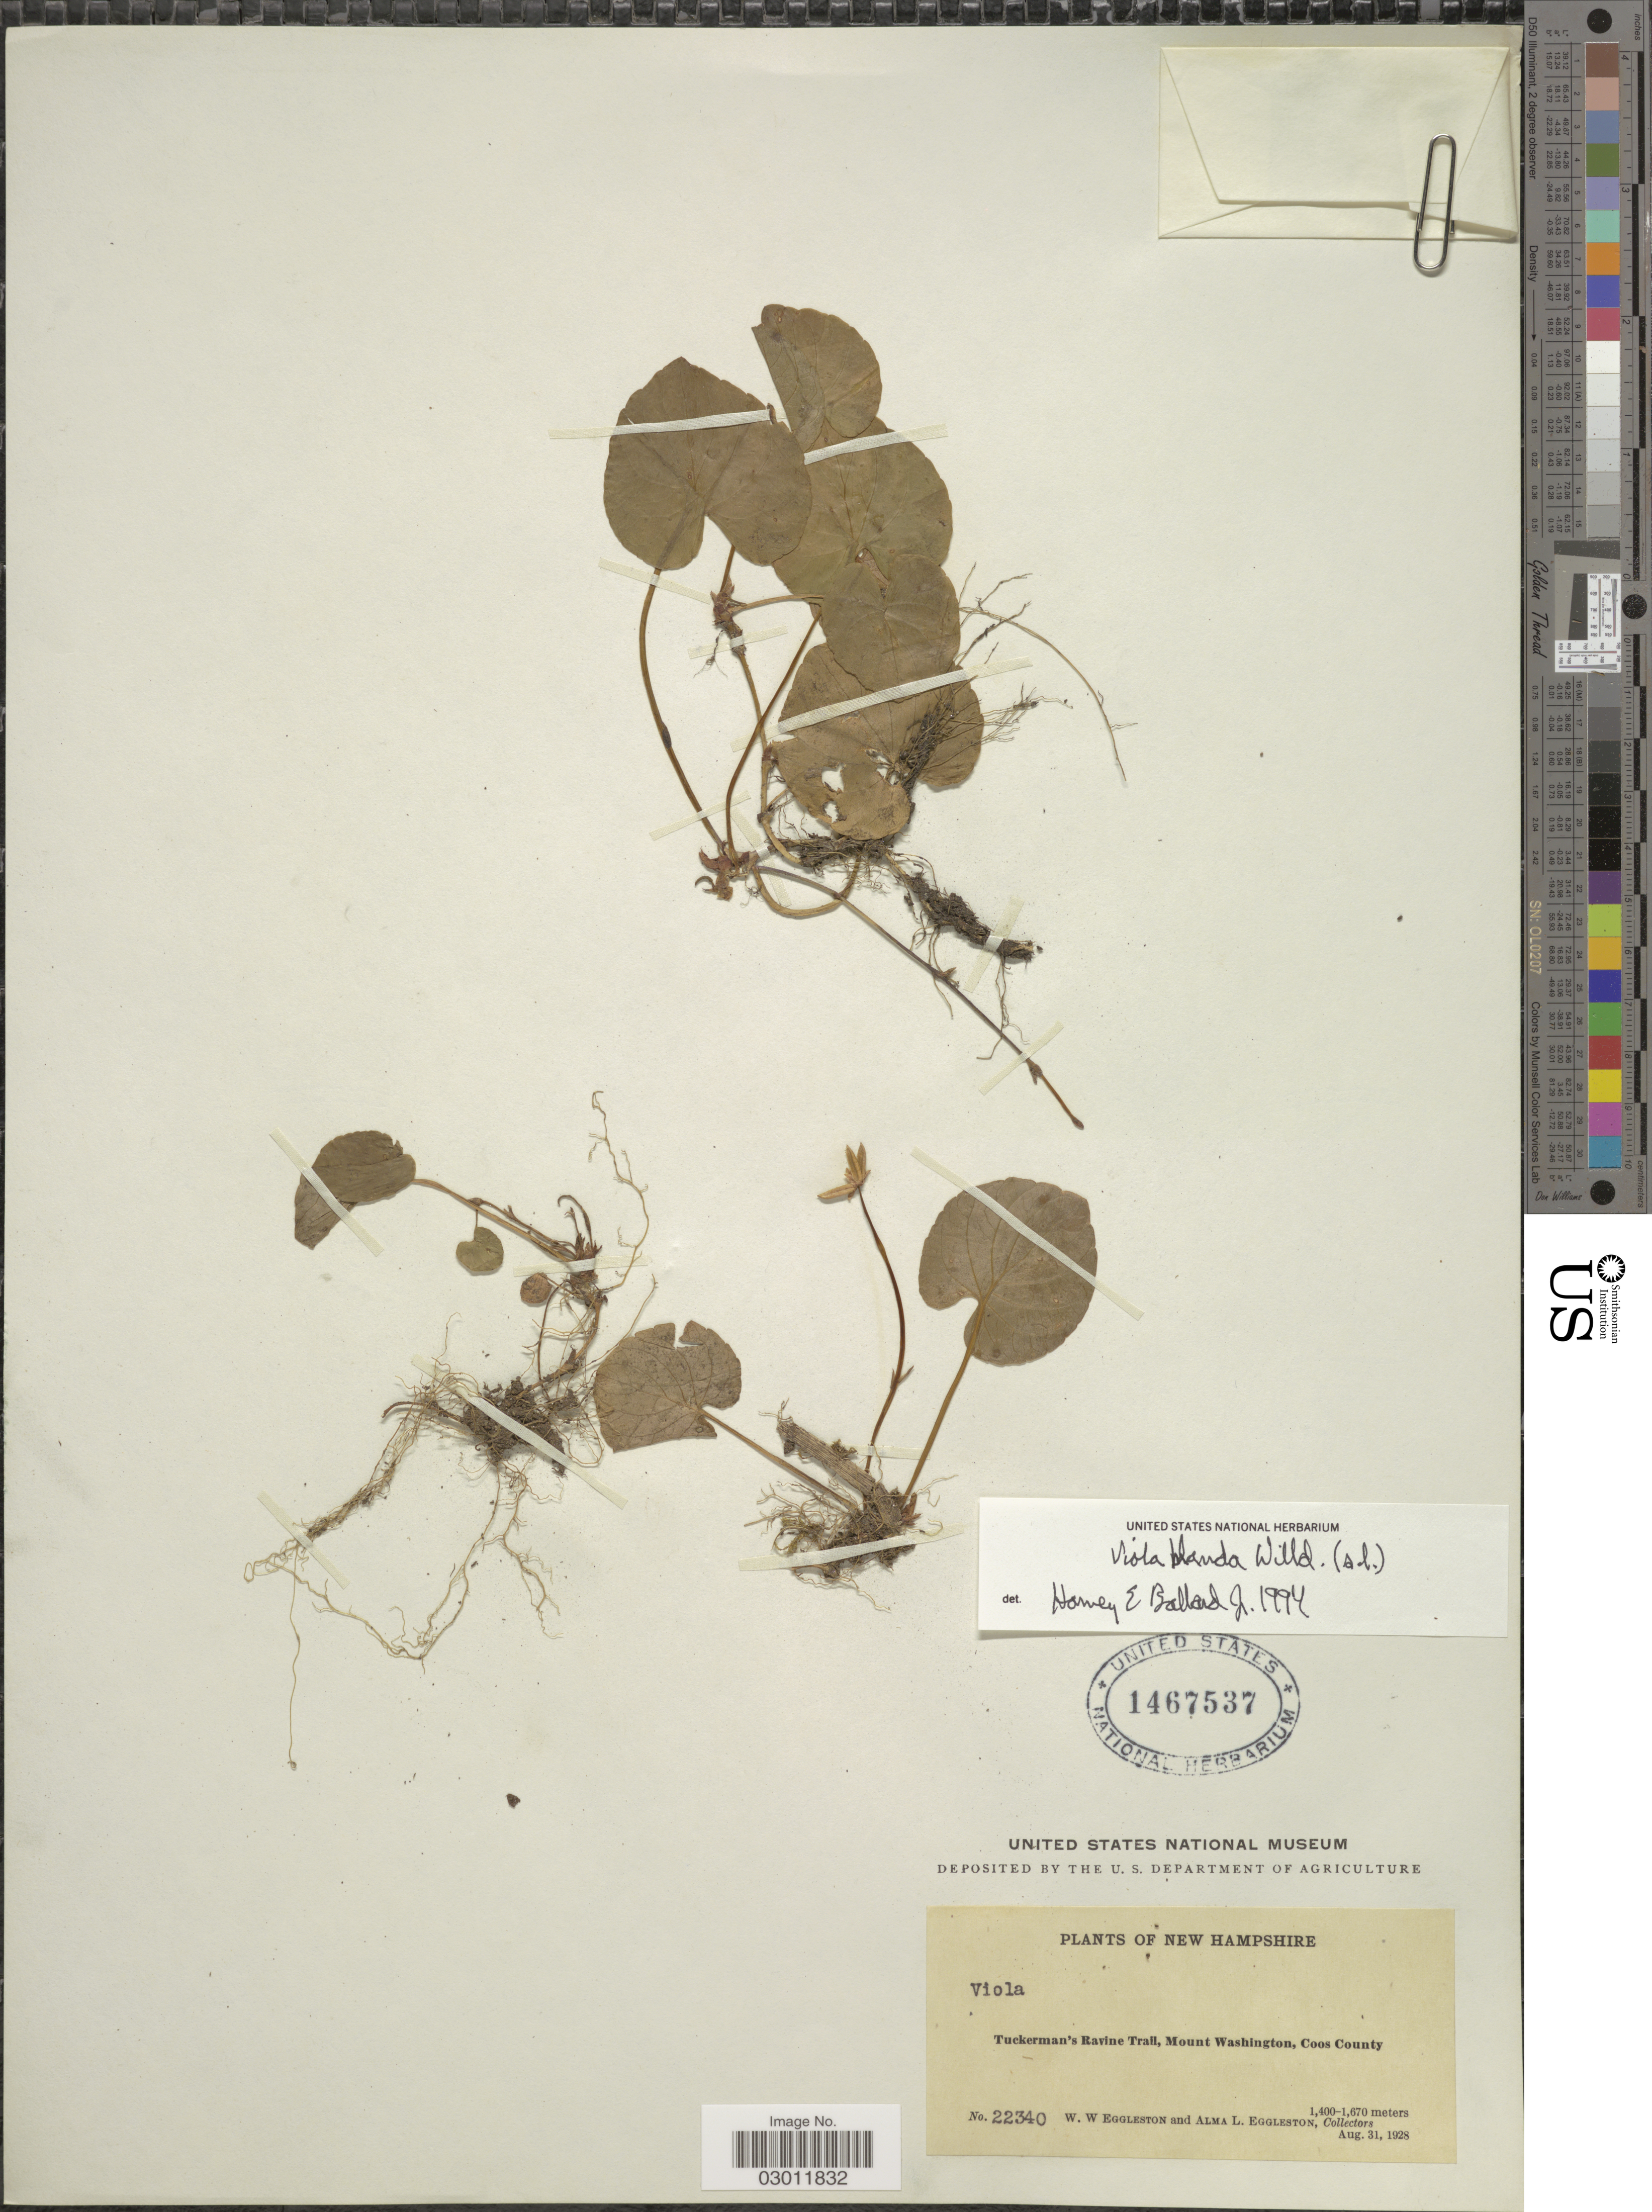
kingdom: Plantae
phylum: Tracheophyta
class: Magnoliopsida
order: Malpighiales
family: Violaceae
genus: Viola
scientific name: Viola blanda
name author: Willd.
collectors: W. W. Eggleston & A. Eggleston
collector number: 22340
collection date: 1928-08-31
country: United States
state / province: New Hampshire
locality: Tuckerman's Ravine Trail, Mount Washington, Coos County.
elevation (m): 1400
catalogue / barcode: US 1467537